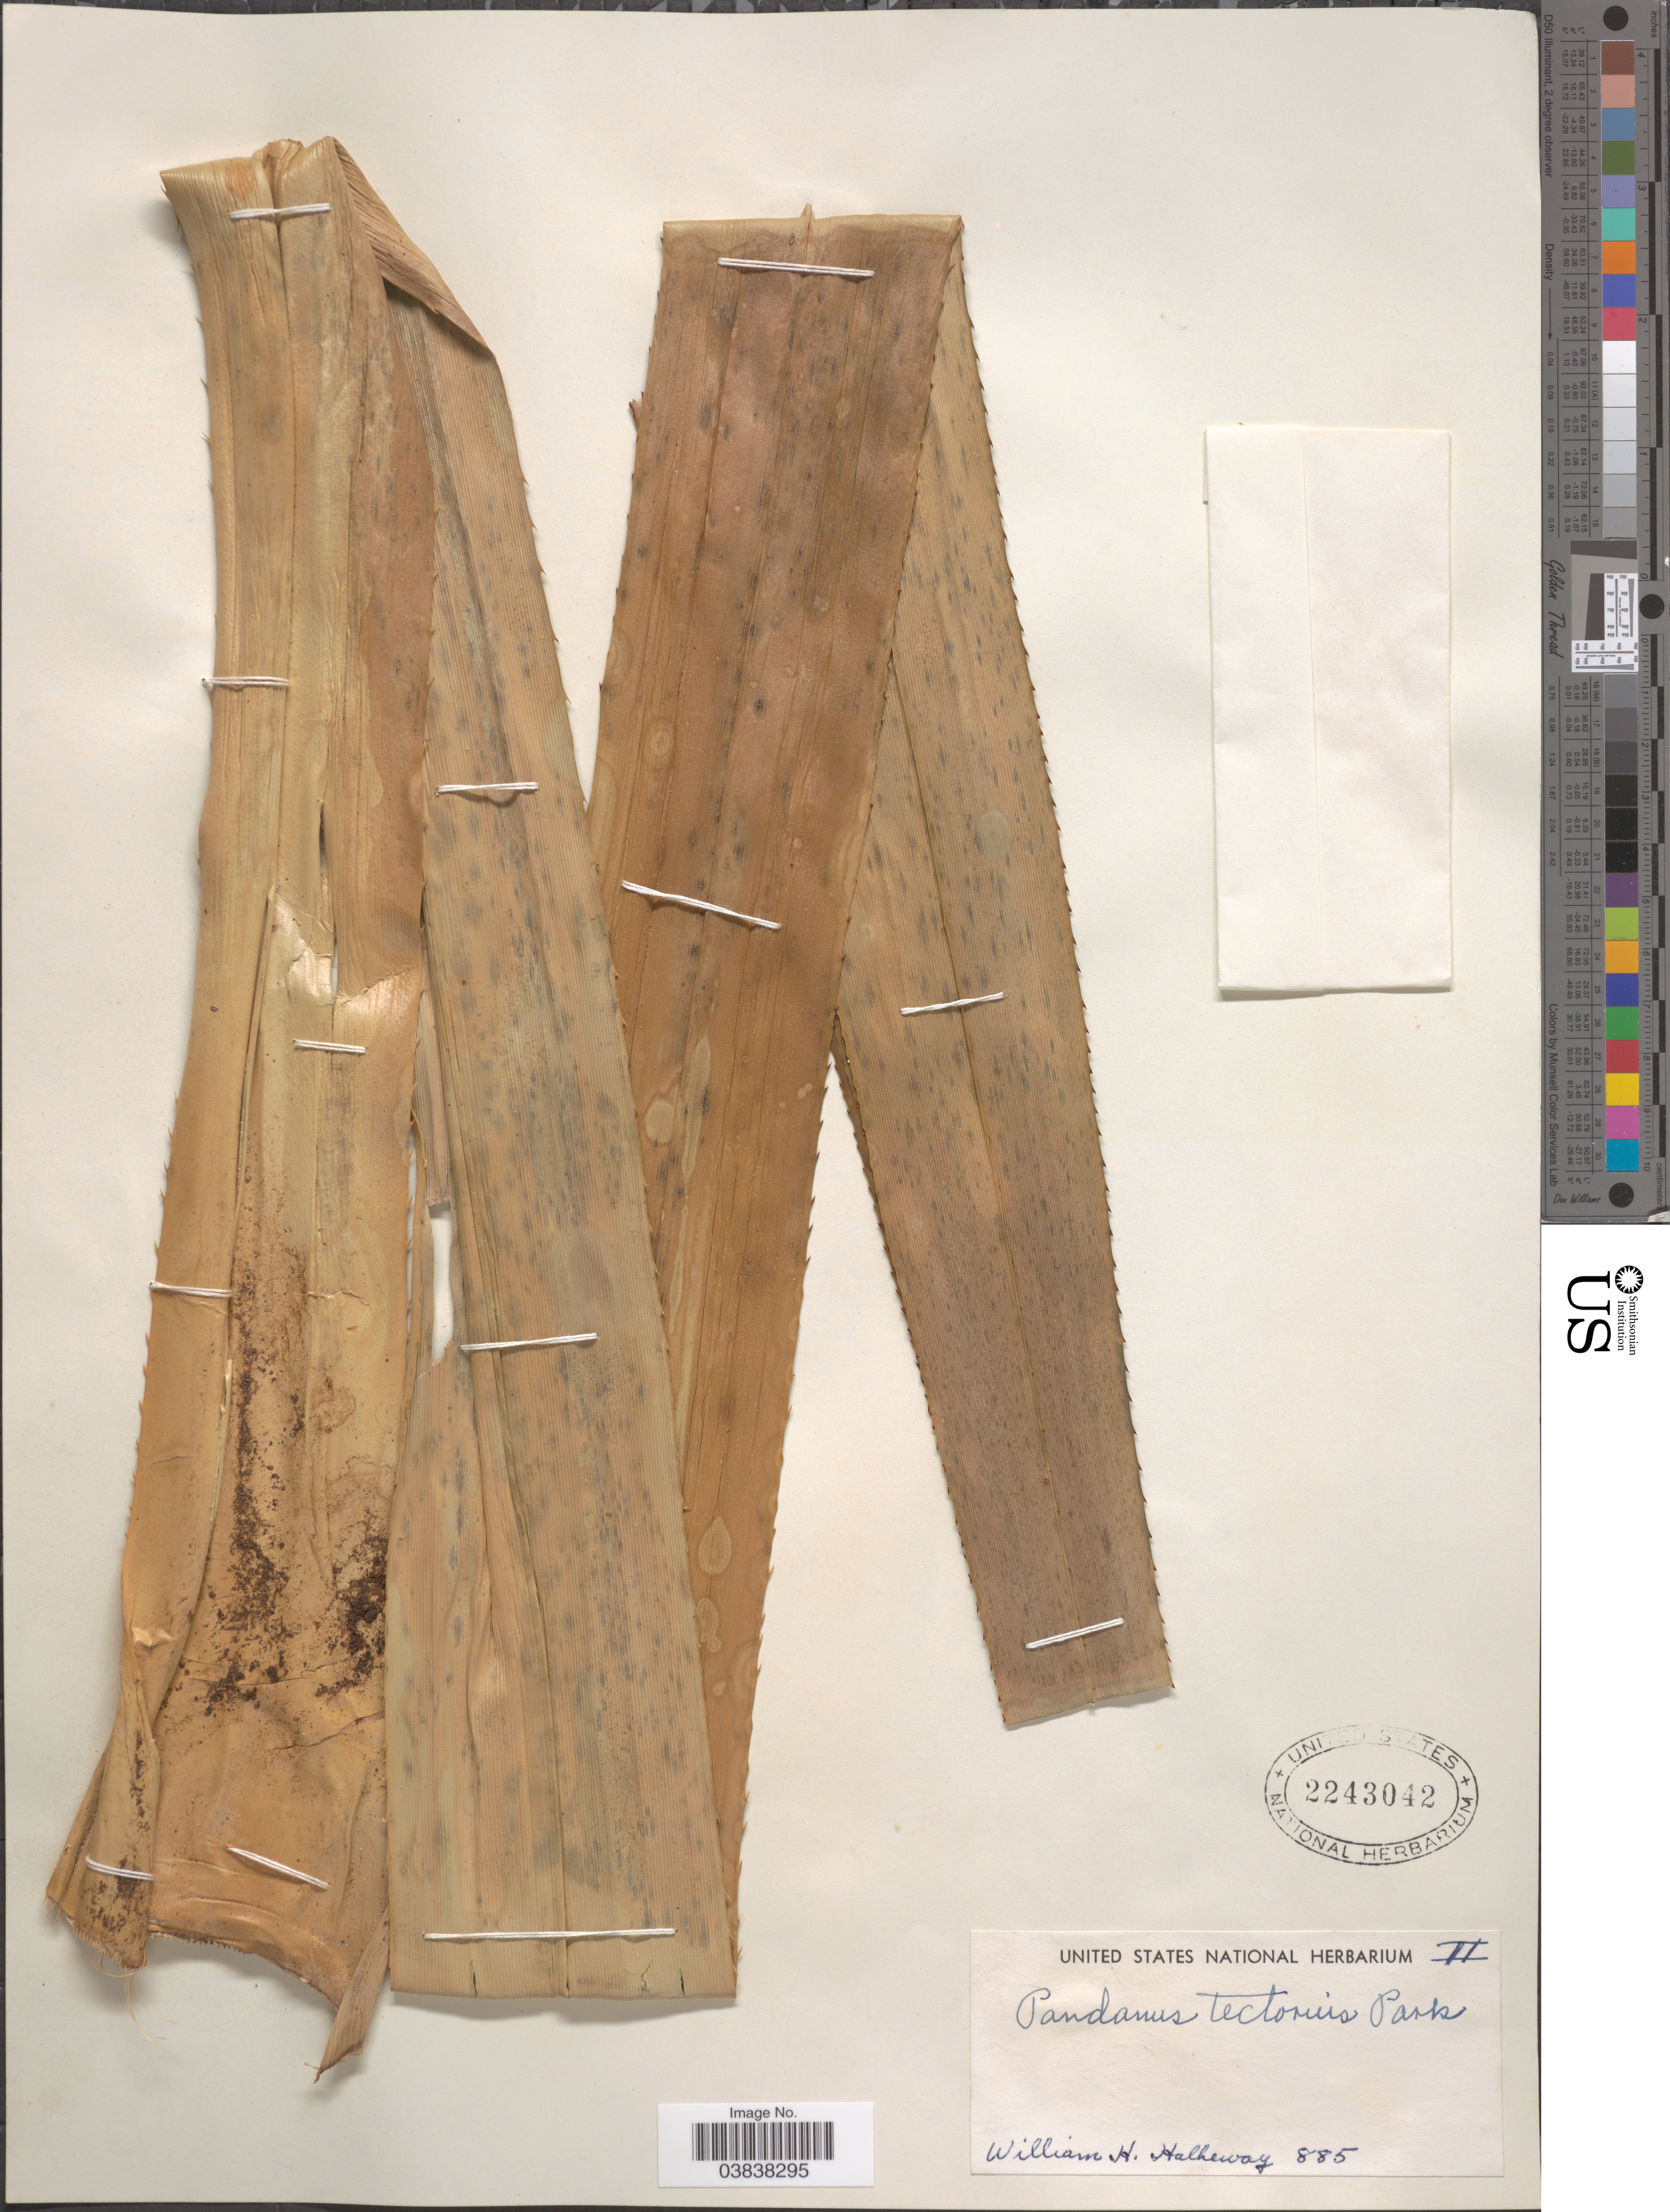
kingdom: Plantae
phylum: Tracheophyta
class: Liliopsida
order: Pandanales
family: Pandanaceae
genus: Pandanus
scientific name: Pandanus pulposus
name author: (Warb.) Martelli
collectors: W. H. Hatheway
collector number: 885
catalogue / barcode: US 2243042